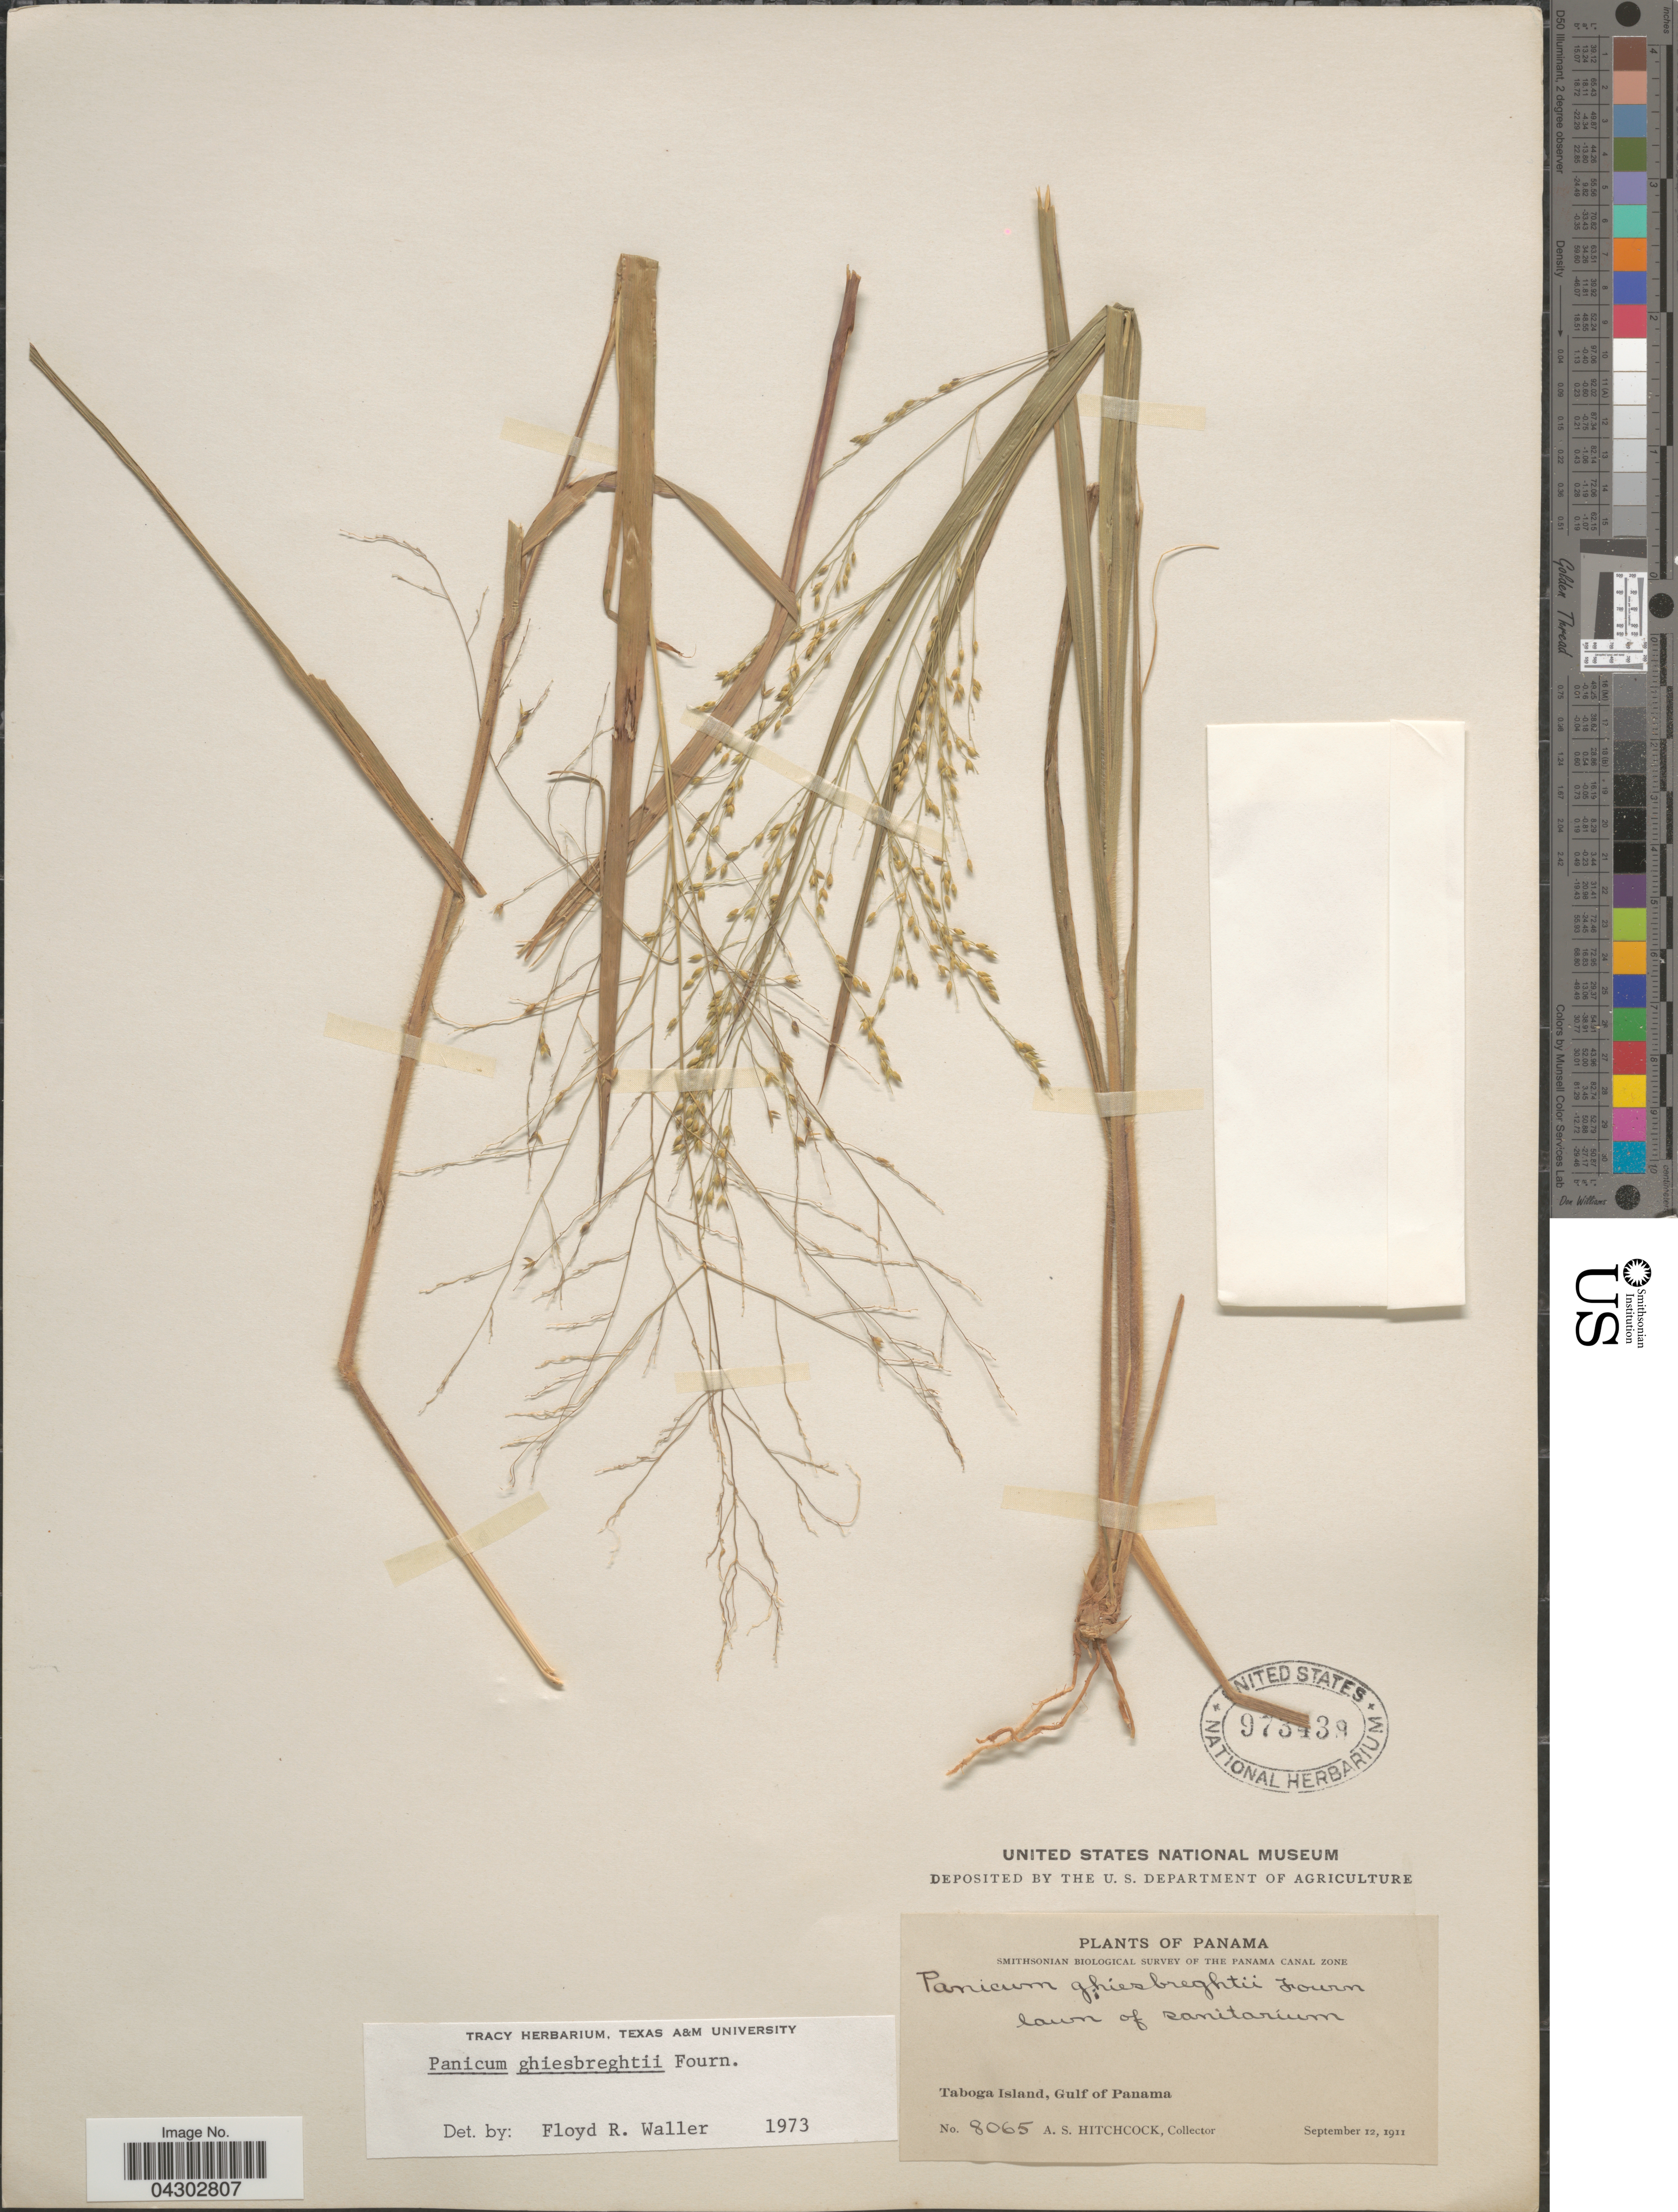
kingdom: Plantae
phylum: Tracheophyta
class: Liliopsida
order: Poales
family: Poaceae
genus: Panicum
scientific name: Panicum ghiesbreghtii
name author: E. Fourn.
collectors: A. S. Hitchcock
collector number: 8065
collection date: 1911-09-12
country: Panama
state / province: Panamá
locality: Smithsonian Biological Survey of the Panama Canal Zone. Taboga Island, Gulf of Panama.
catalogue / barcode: US 973439